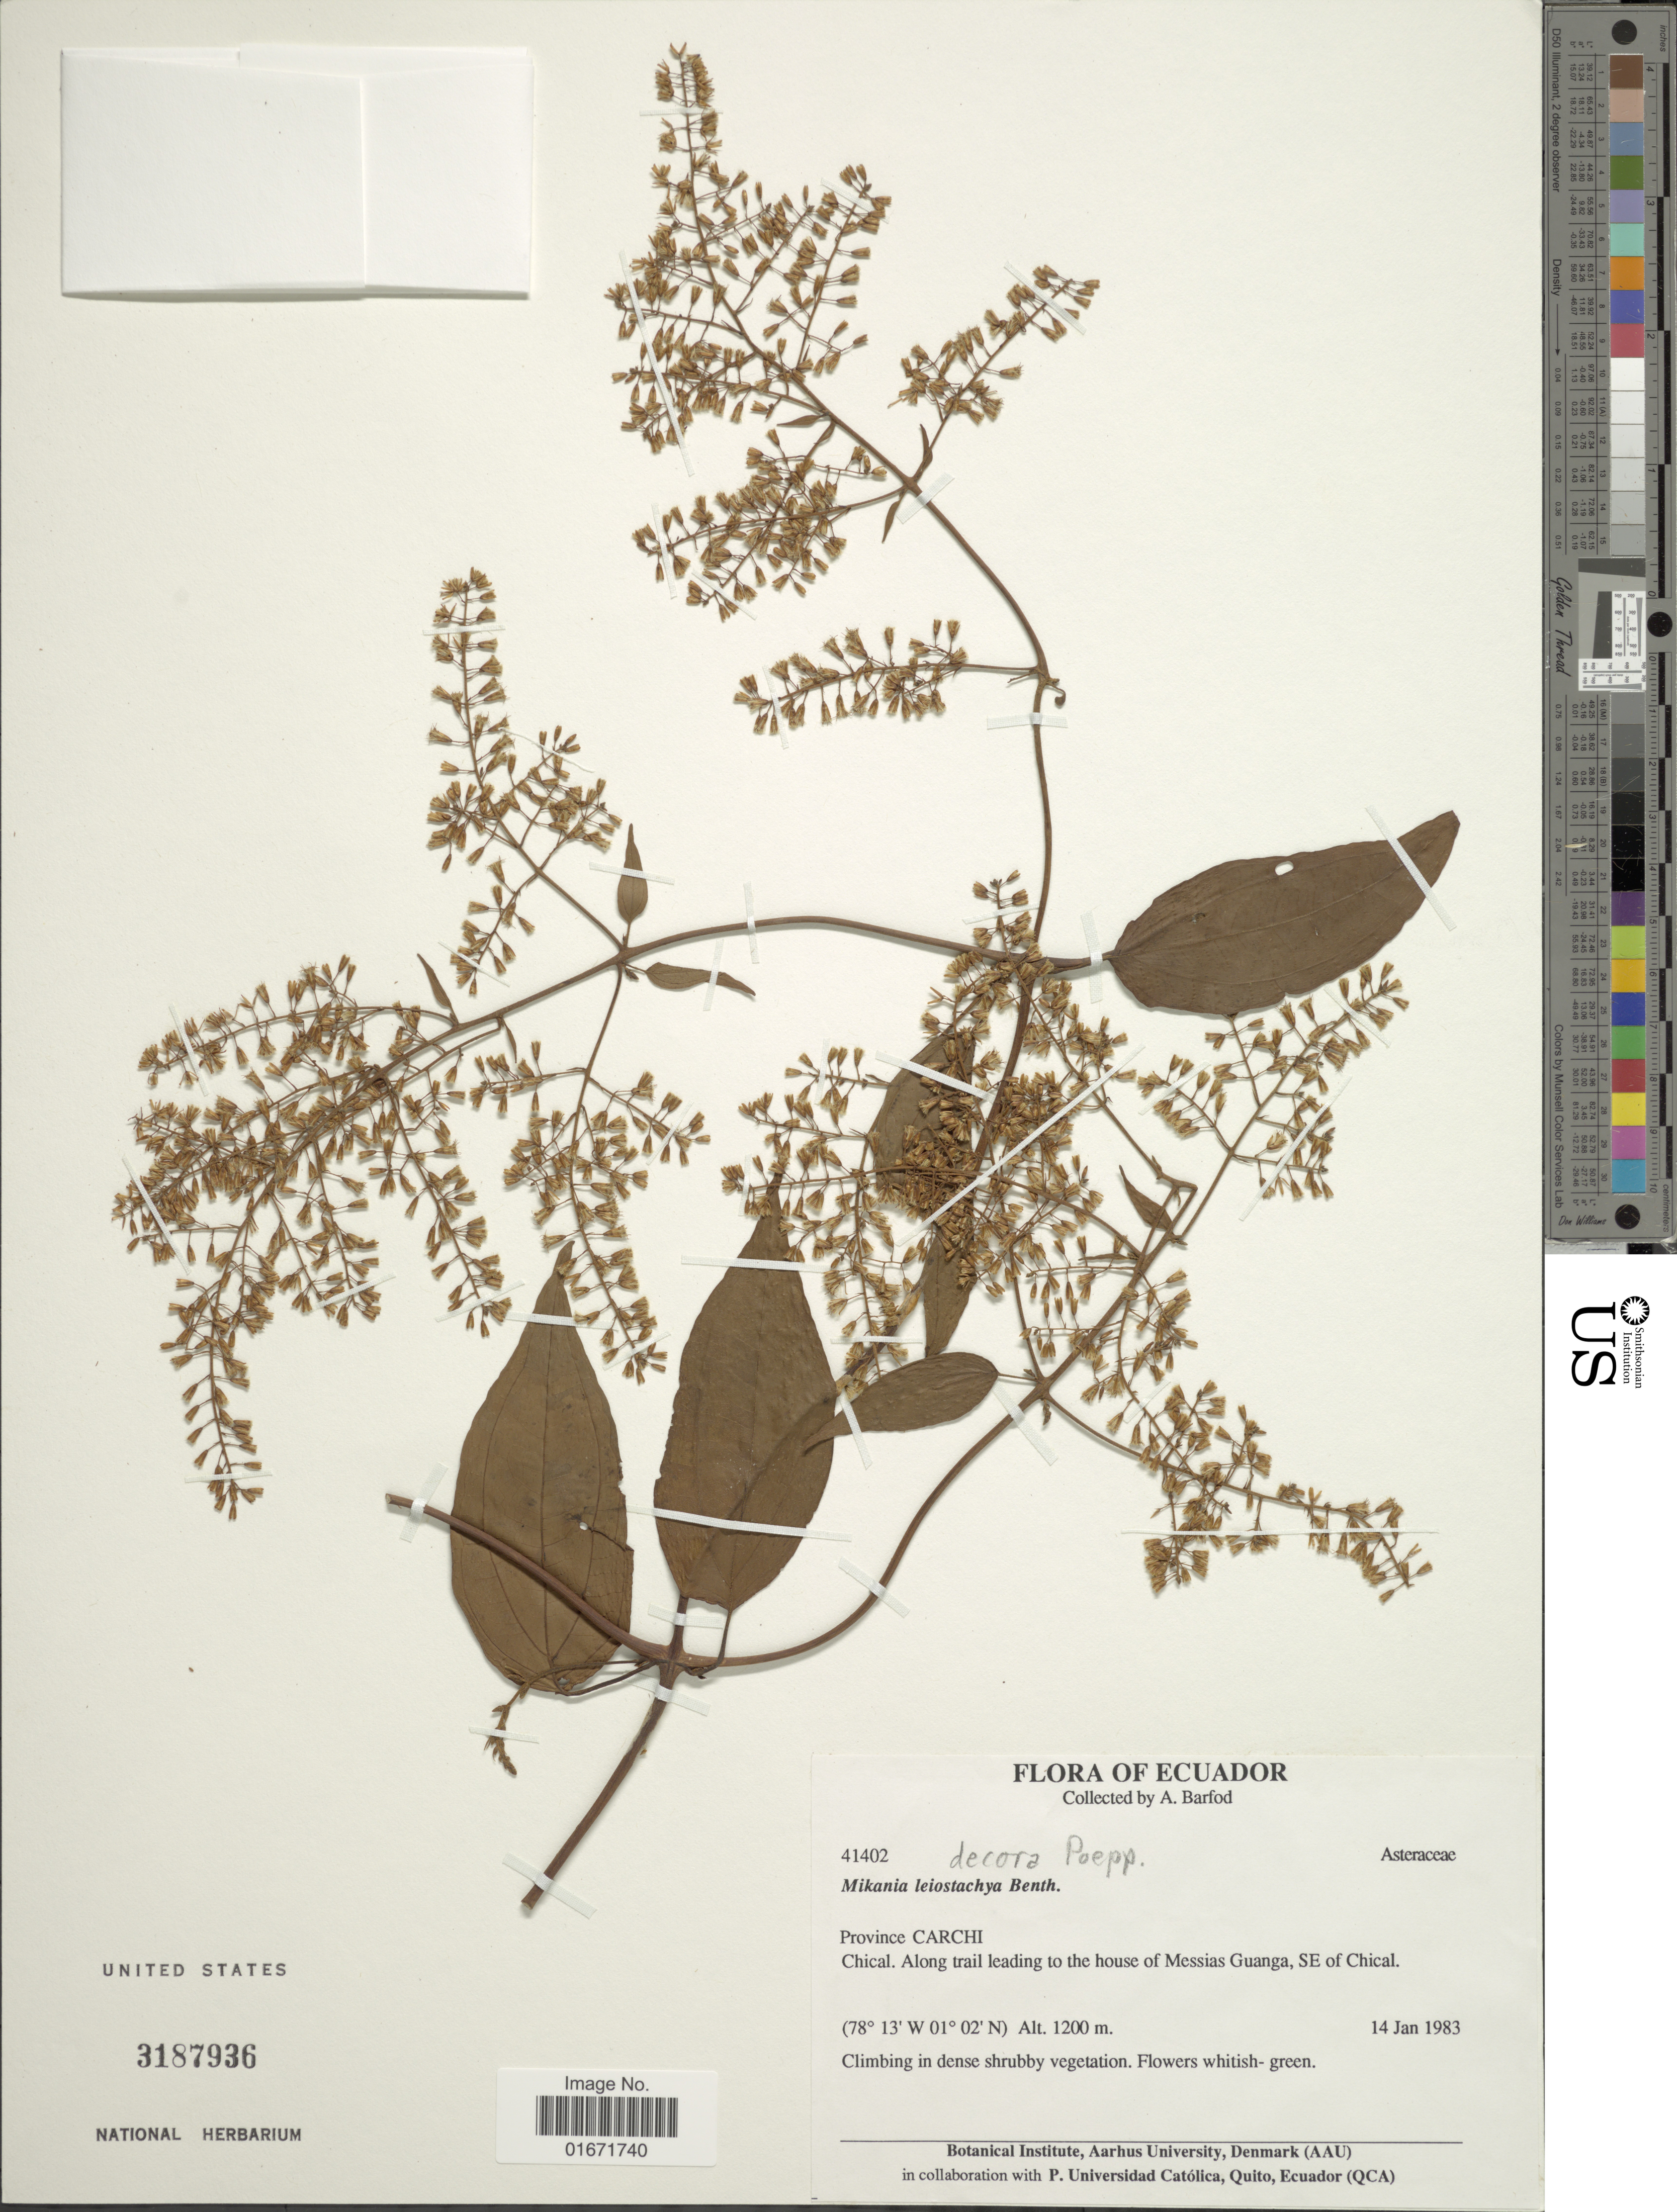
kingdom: Plantae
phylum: Tracheophyta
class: Magnoliopsida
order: Asterales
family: Asteraceae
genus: Mikania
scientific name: Mikania decora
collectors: A. Barfod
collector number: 41402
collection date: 1983-01-14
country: Ecuador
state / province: Carchi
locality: Province Carchi. Chical. Along trail leading to the house of Messias Guanga, SE of Chical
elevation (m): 1200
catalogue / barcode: US 3187936